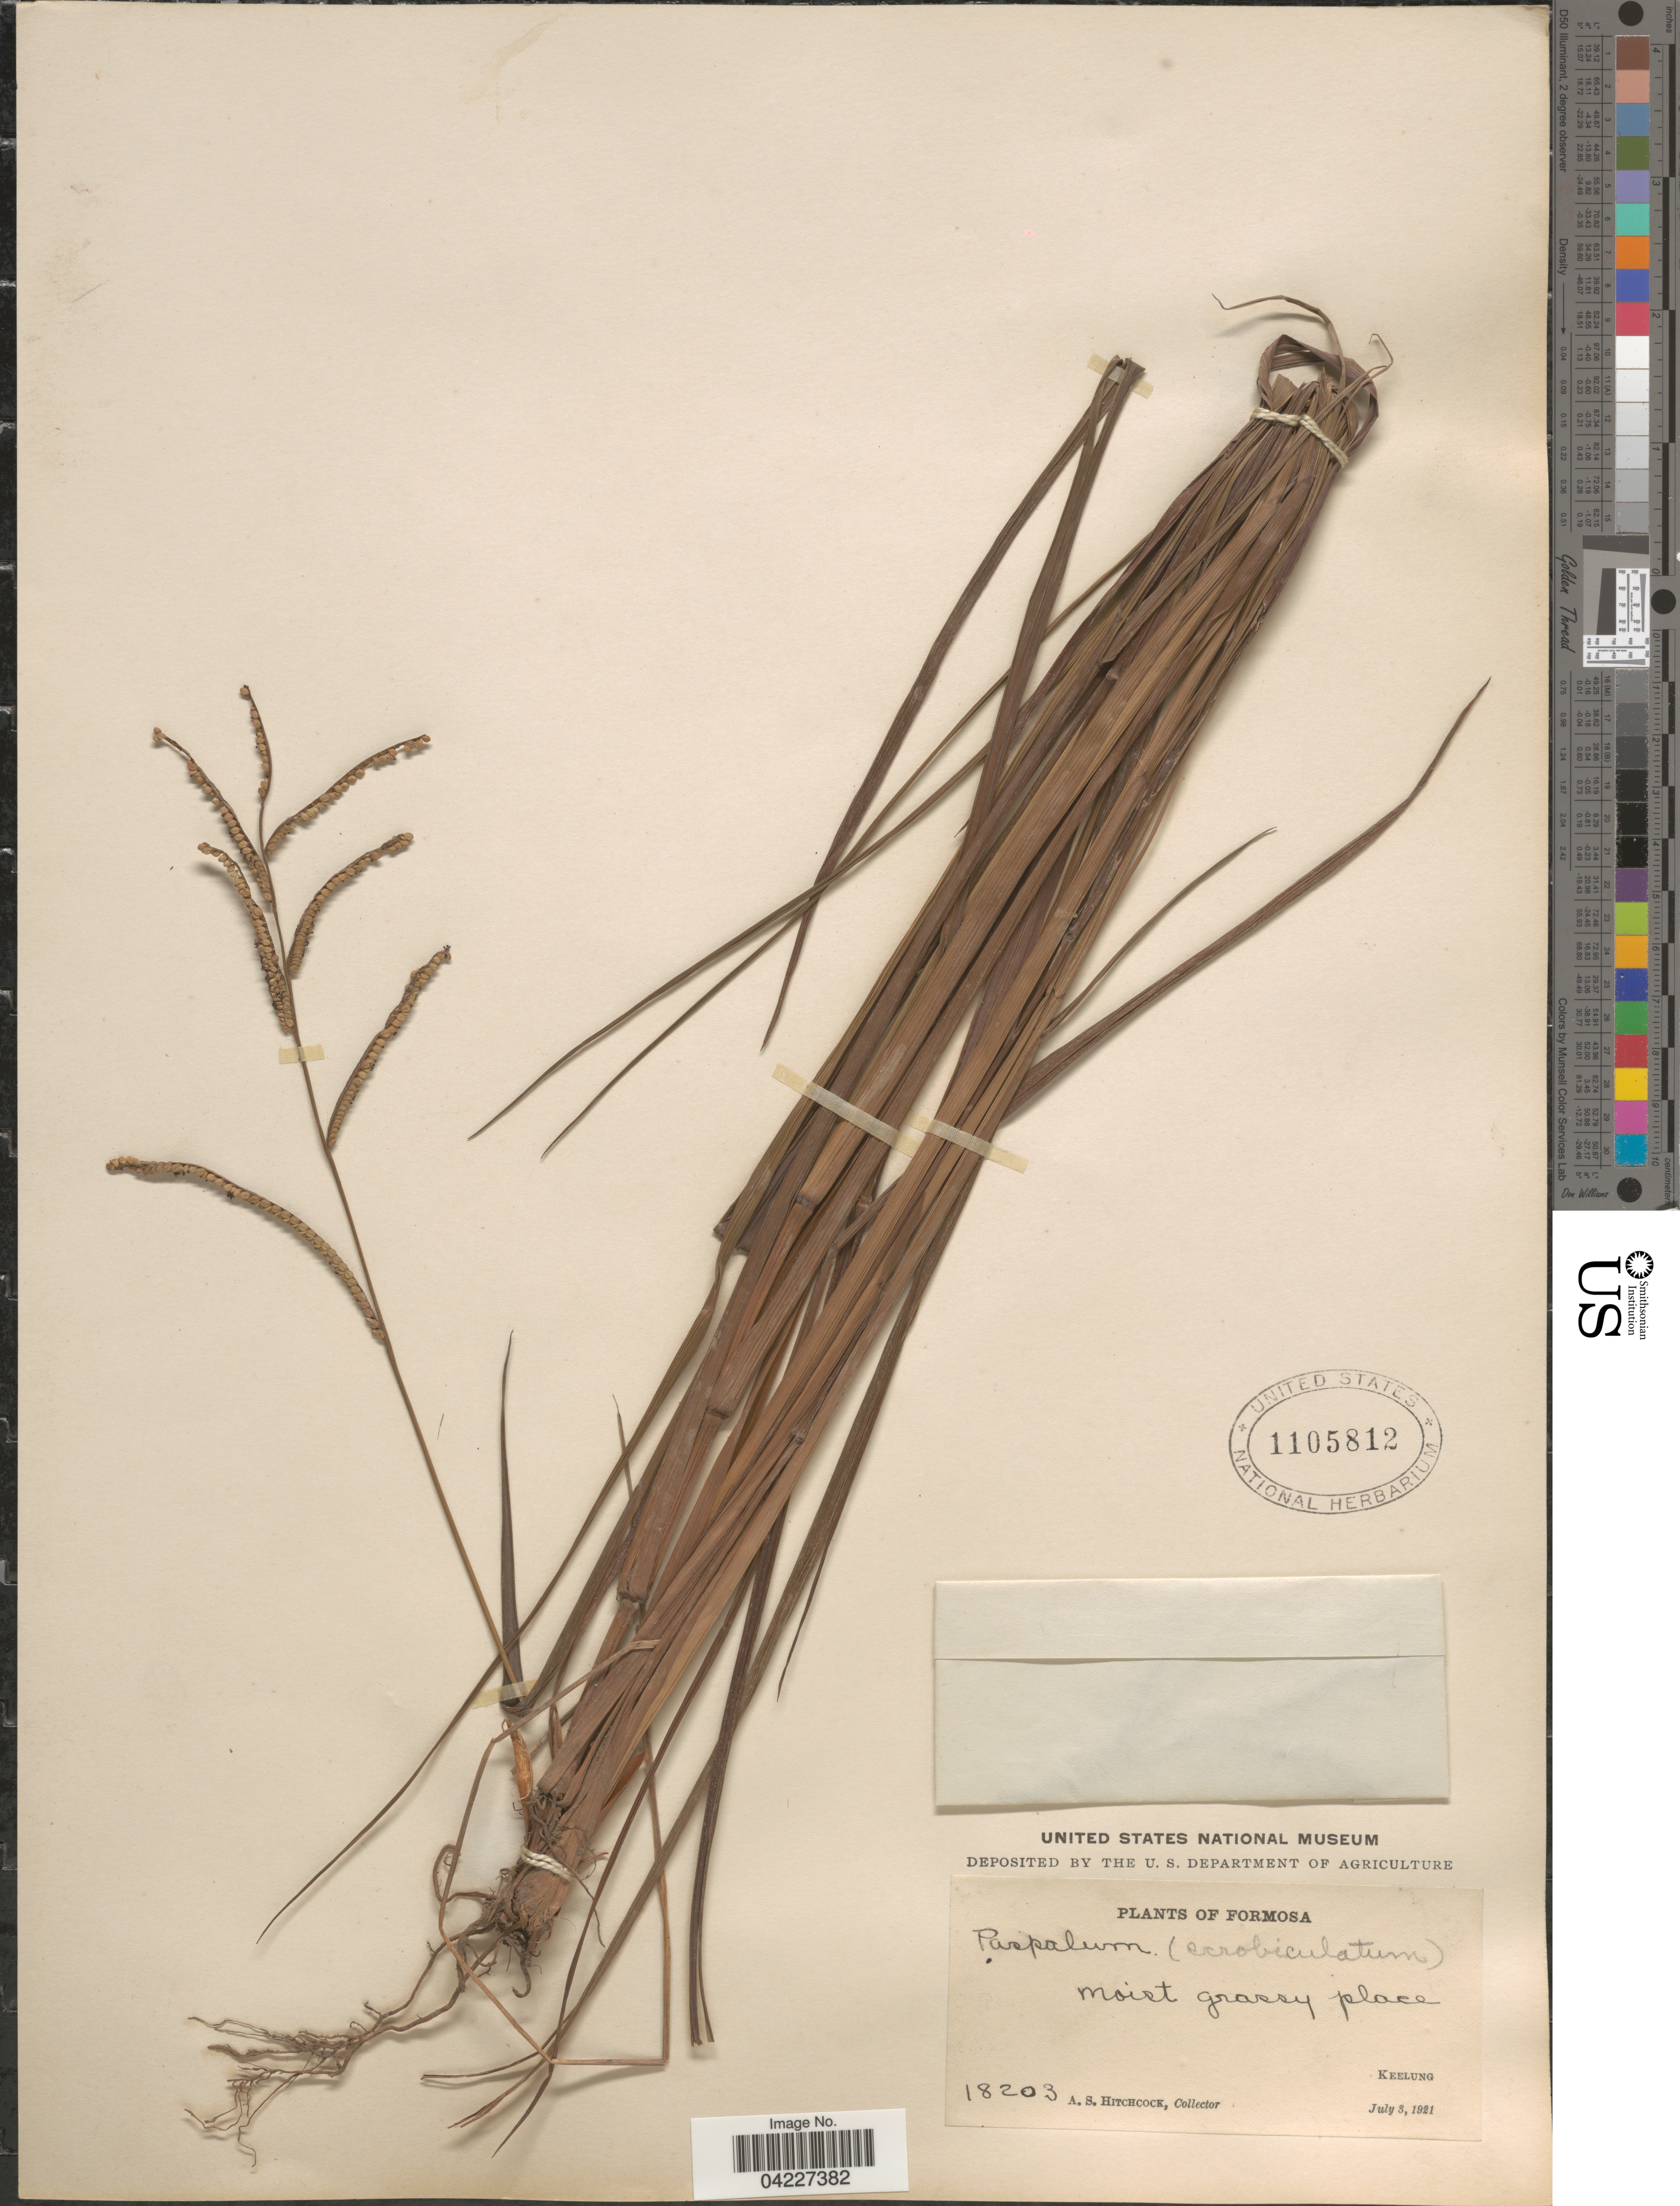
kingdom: Plantae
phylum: Tracheophyta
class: Liliopsida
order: Poales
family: Poaceae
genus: Paspalum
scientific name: Paspalum orbiculare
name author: G. Forst.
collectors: A. S. Hitchcock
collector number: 18203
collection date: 1921-07-03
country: Taiwan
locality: Formosa. Keelung.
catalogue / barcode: US 1105812